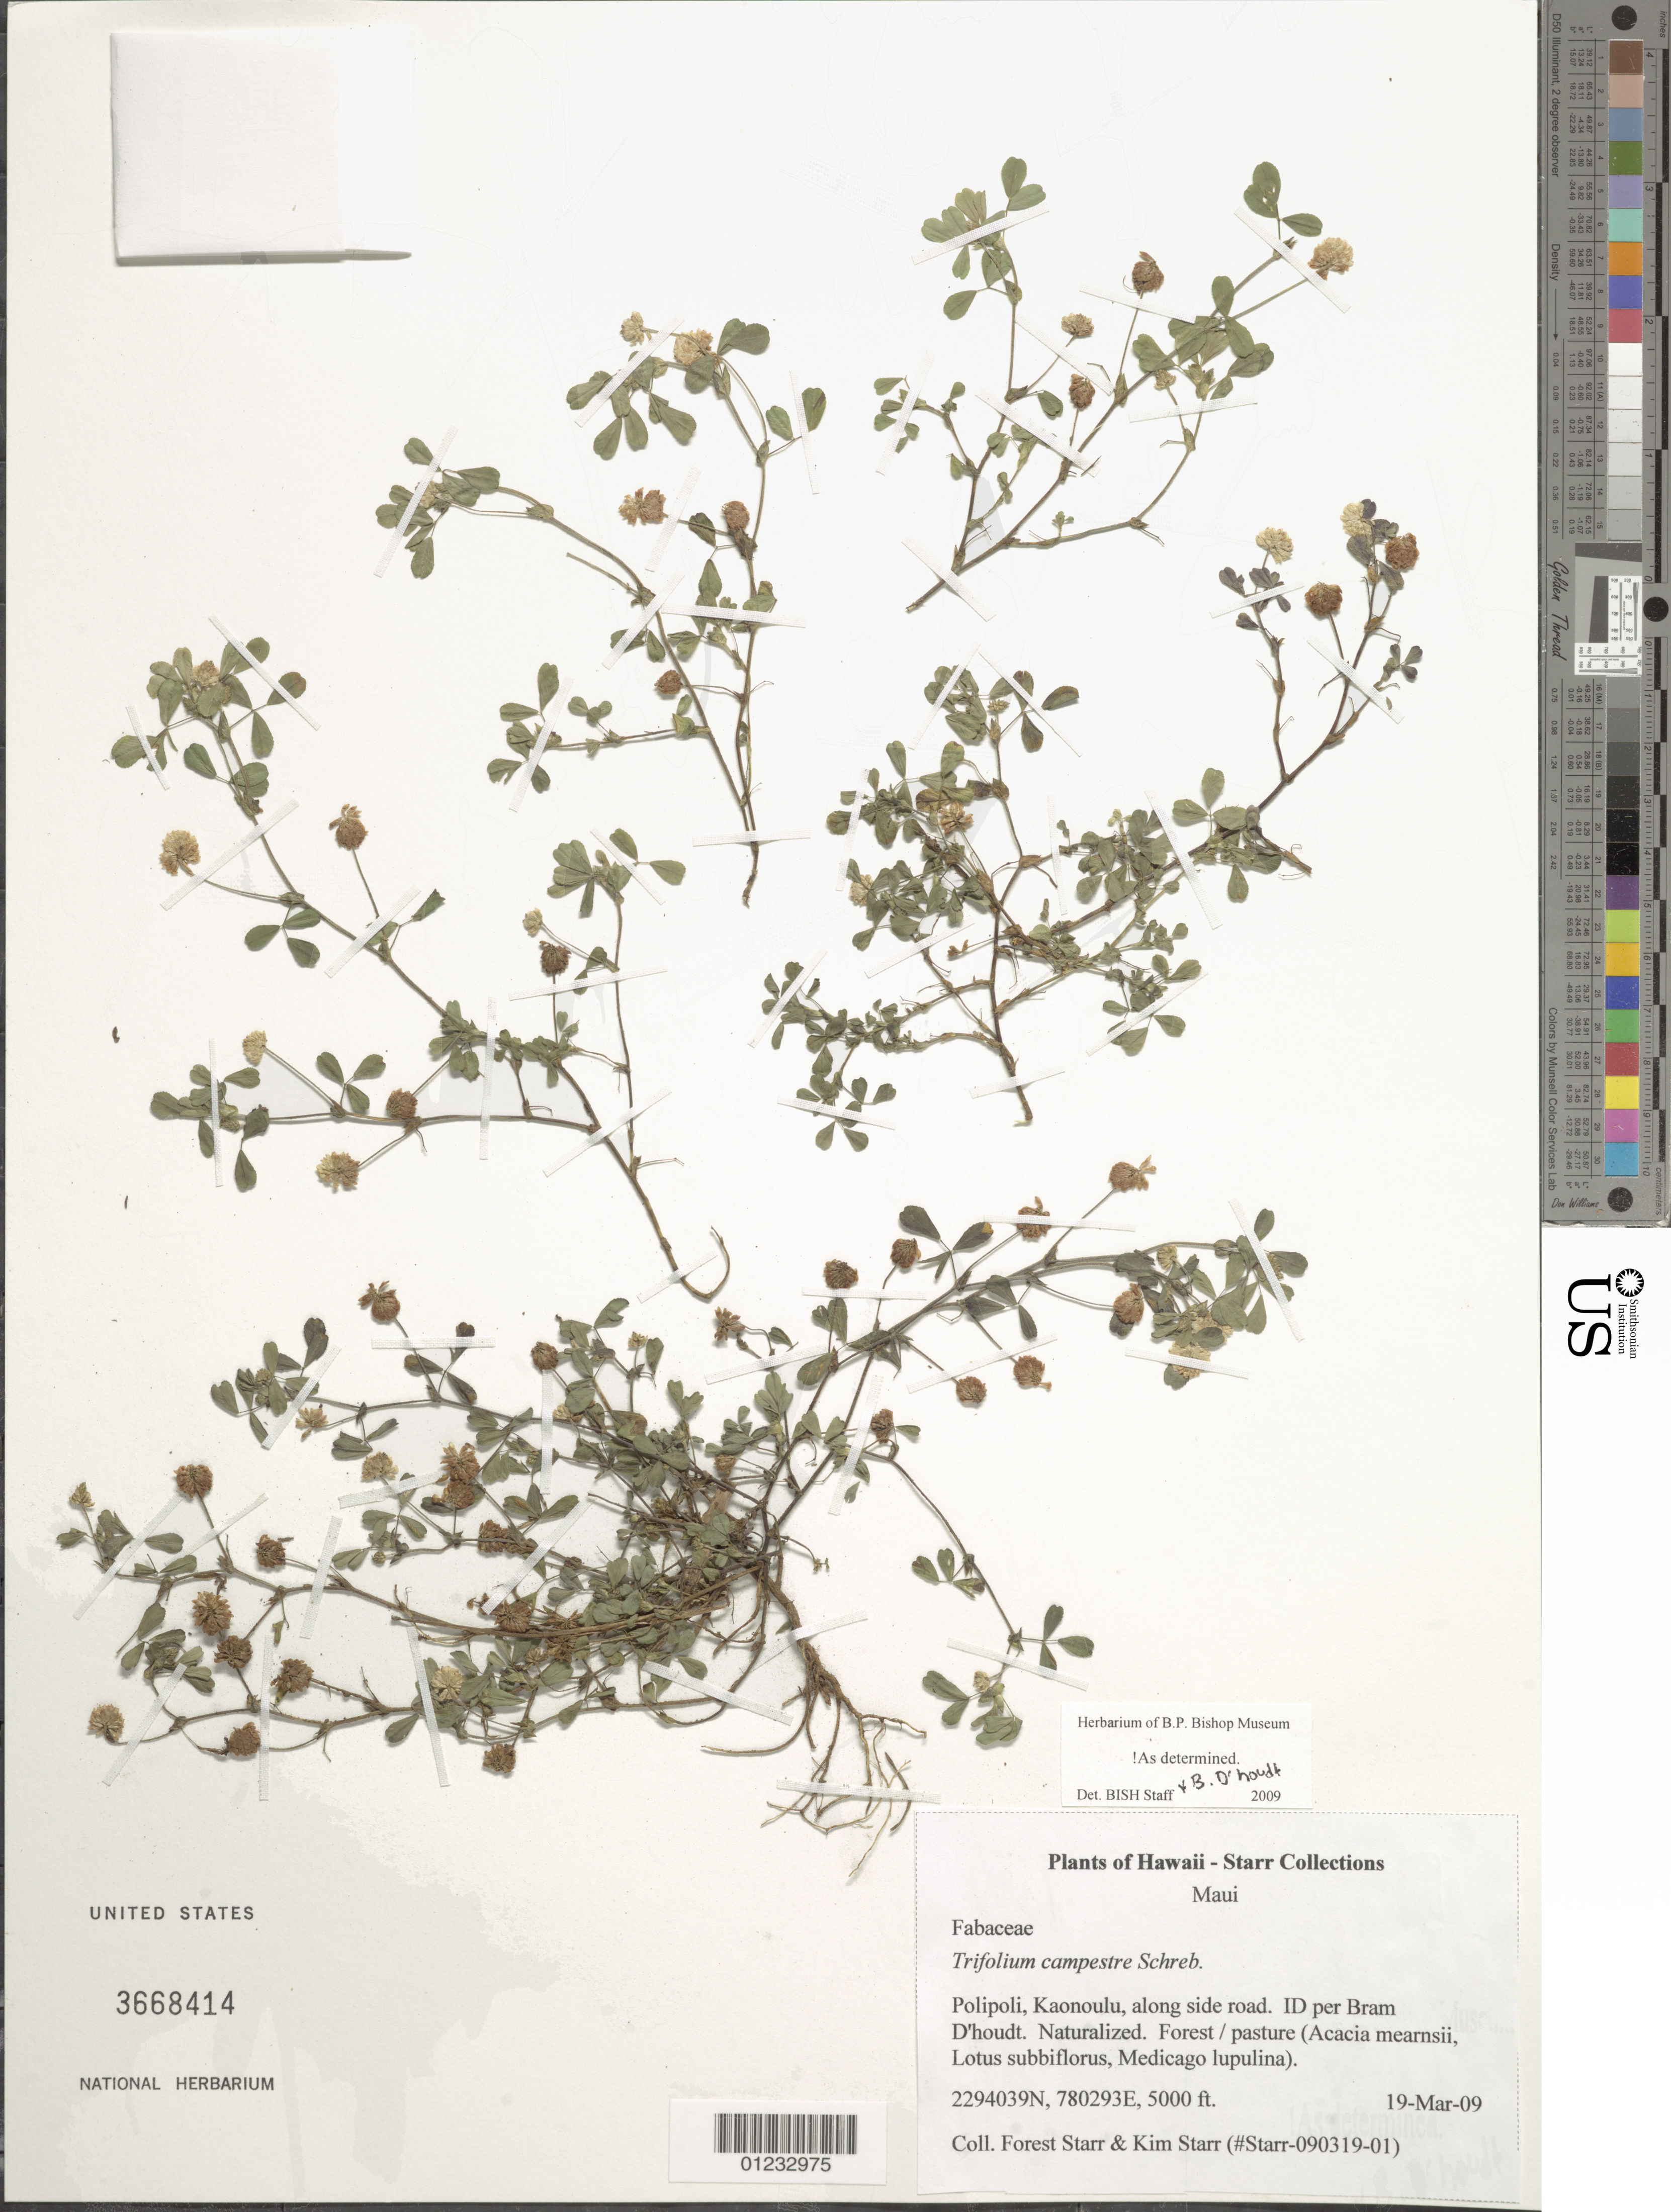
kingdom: Plantae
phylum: Tracheophyta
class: Magnoliopsida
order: Fabales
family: Fabaceae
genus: Trifolium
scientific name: Trifolium campestre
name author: Schreb.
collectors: F. Starr & K. Starr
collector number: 090319-01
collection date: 2009-03-19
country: United States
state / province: Hawaii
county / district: Maui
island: Maui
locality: Polipoli, Kaonoulu, along side road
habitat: Forest/pasture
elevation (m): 1524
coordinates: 2294039 N, 780293 E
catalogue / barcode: US 3668414